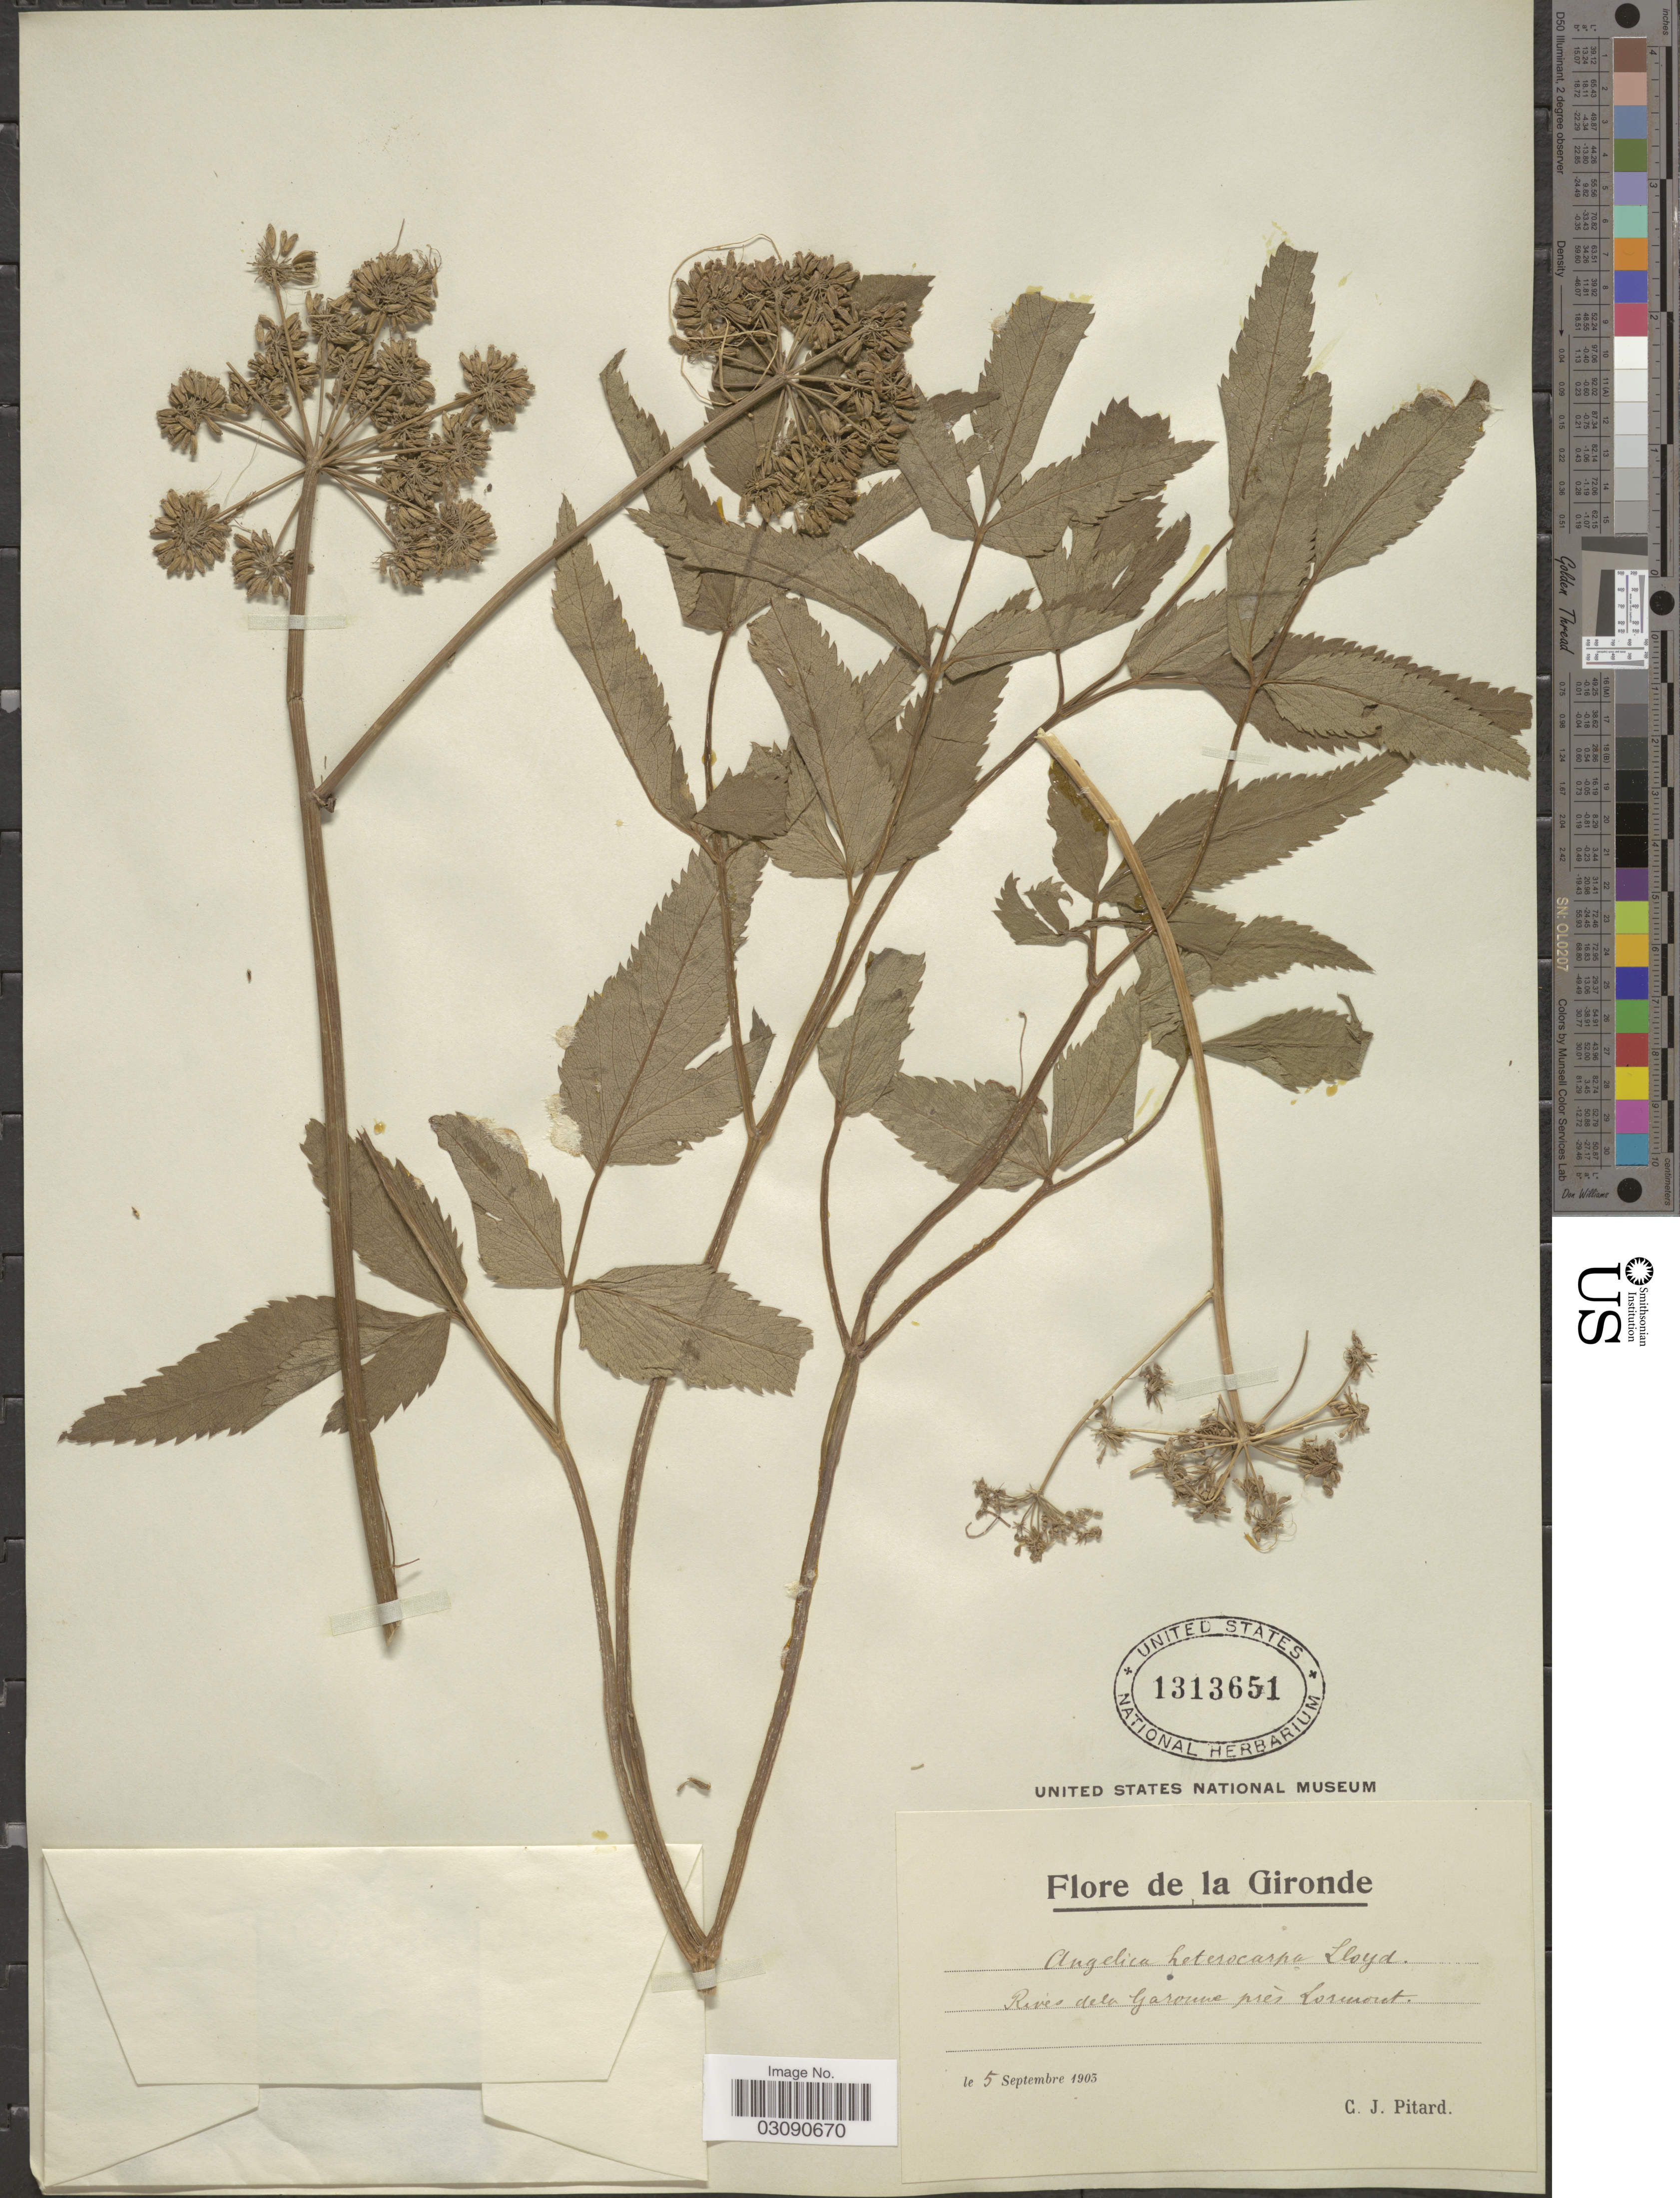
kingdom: Plantae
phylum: Tracheophyta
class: Magnoliopsida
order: Apiales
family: Apiaceae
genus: Angelica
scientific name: Angelica heterocarpa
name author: M.J. Lloyd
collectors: C. Pitard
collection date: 1903-09-05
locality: Gironde, Rives de la Garoune pies Lormont.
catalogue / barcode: US 1313651